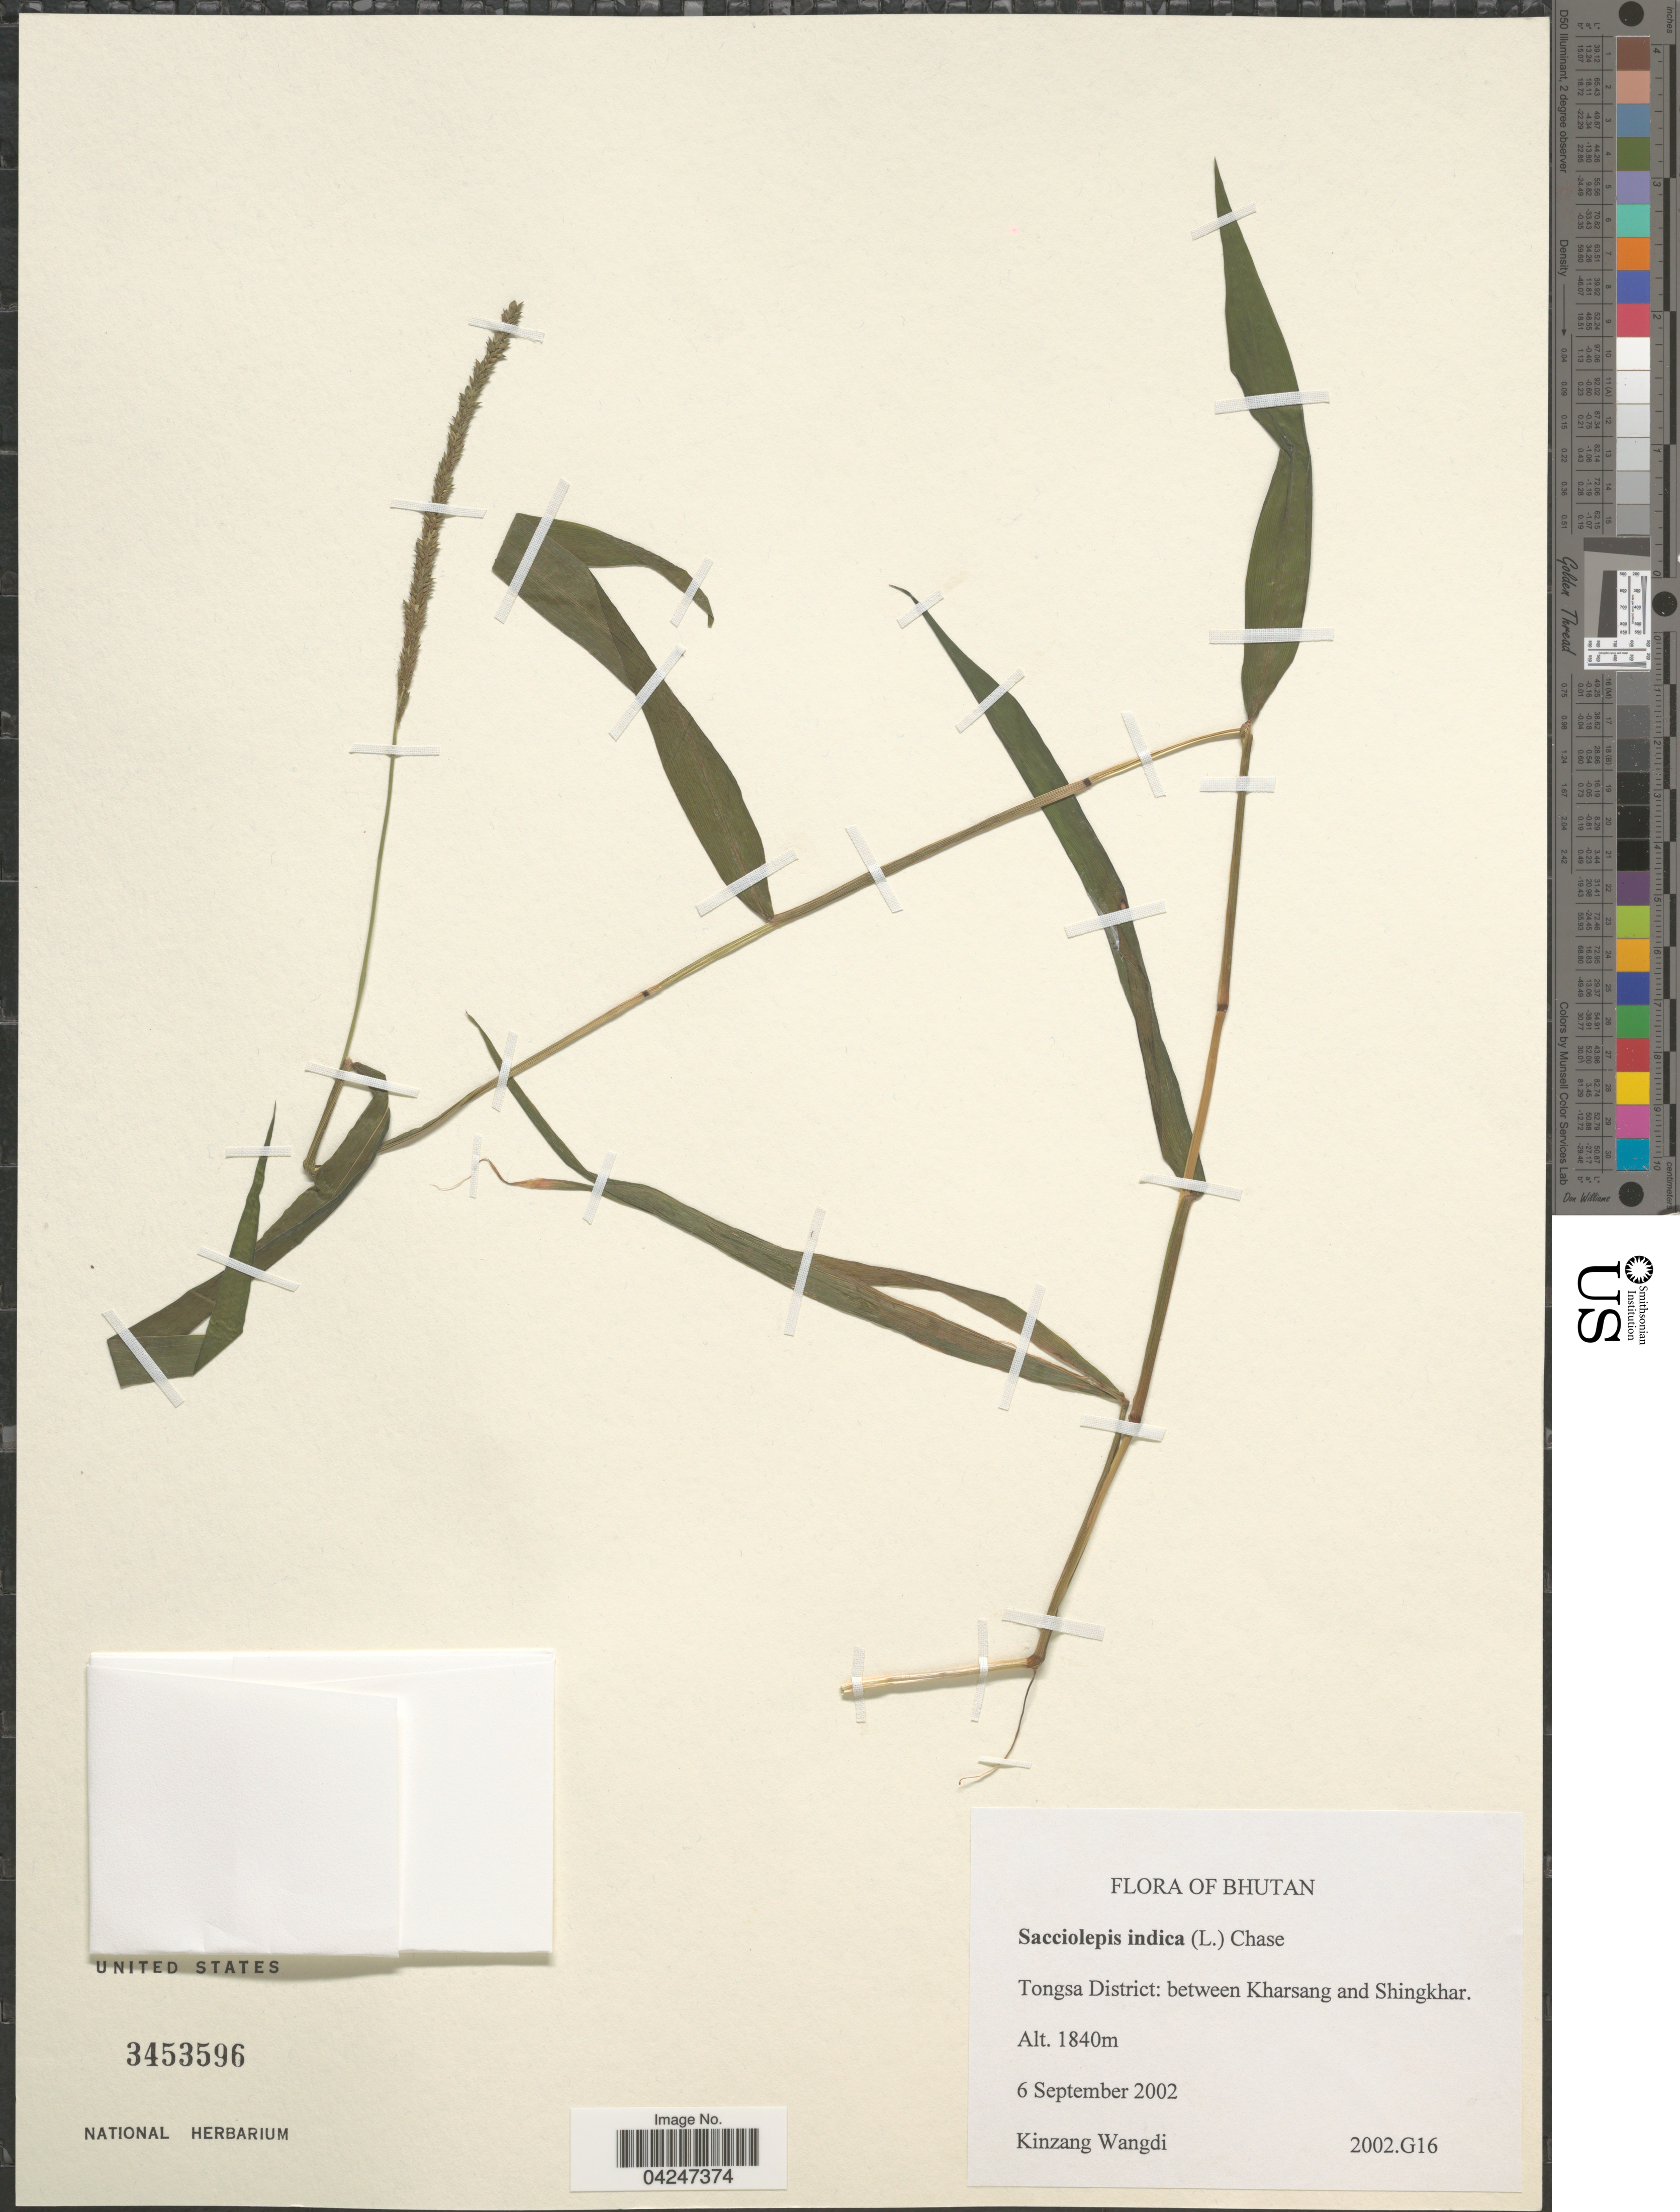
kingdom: Plantae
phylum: Tracheophyta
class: Liliopsida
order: Poales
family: Poaceae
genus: Sacciolepis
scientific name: Sacciolepis indica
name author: (L.) Chase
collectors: K. Wangdi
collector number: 2002.G16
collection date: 2002-09-06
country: Bhutan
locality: Tongsa District: between Kharsang and Shingkhar.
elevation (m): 1840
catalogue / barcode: US 3453596